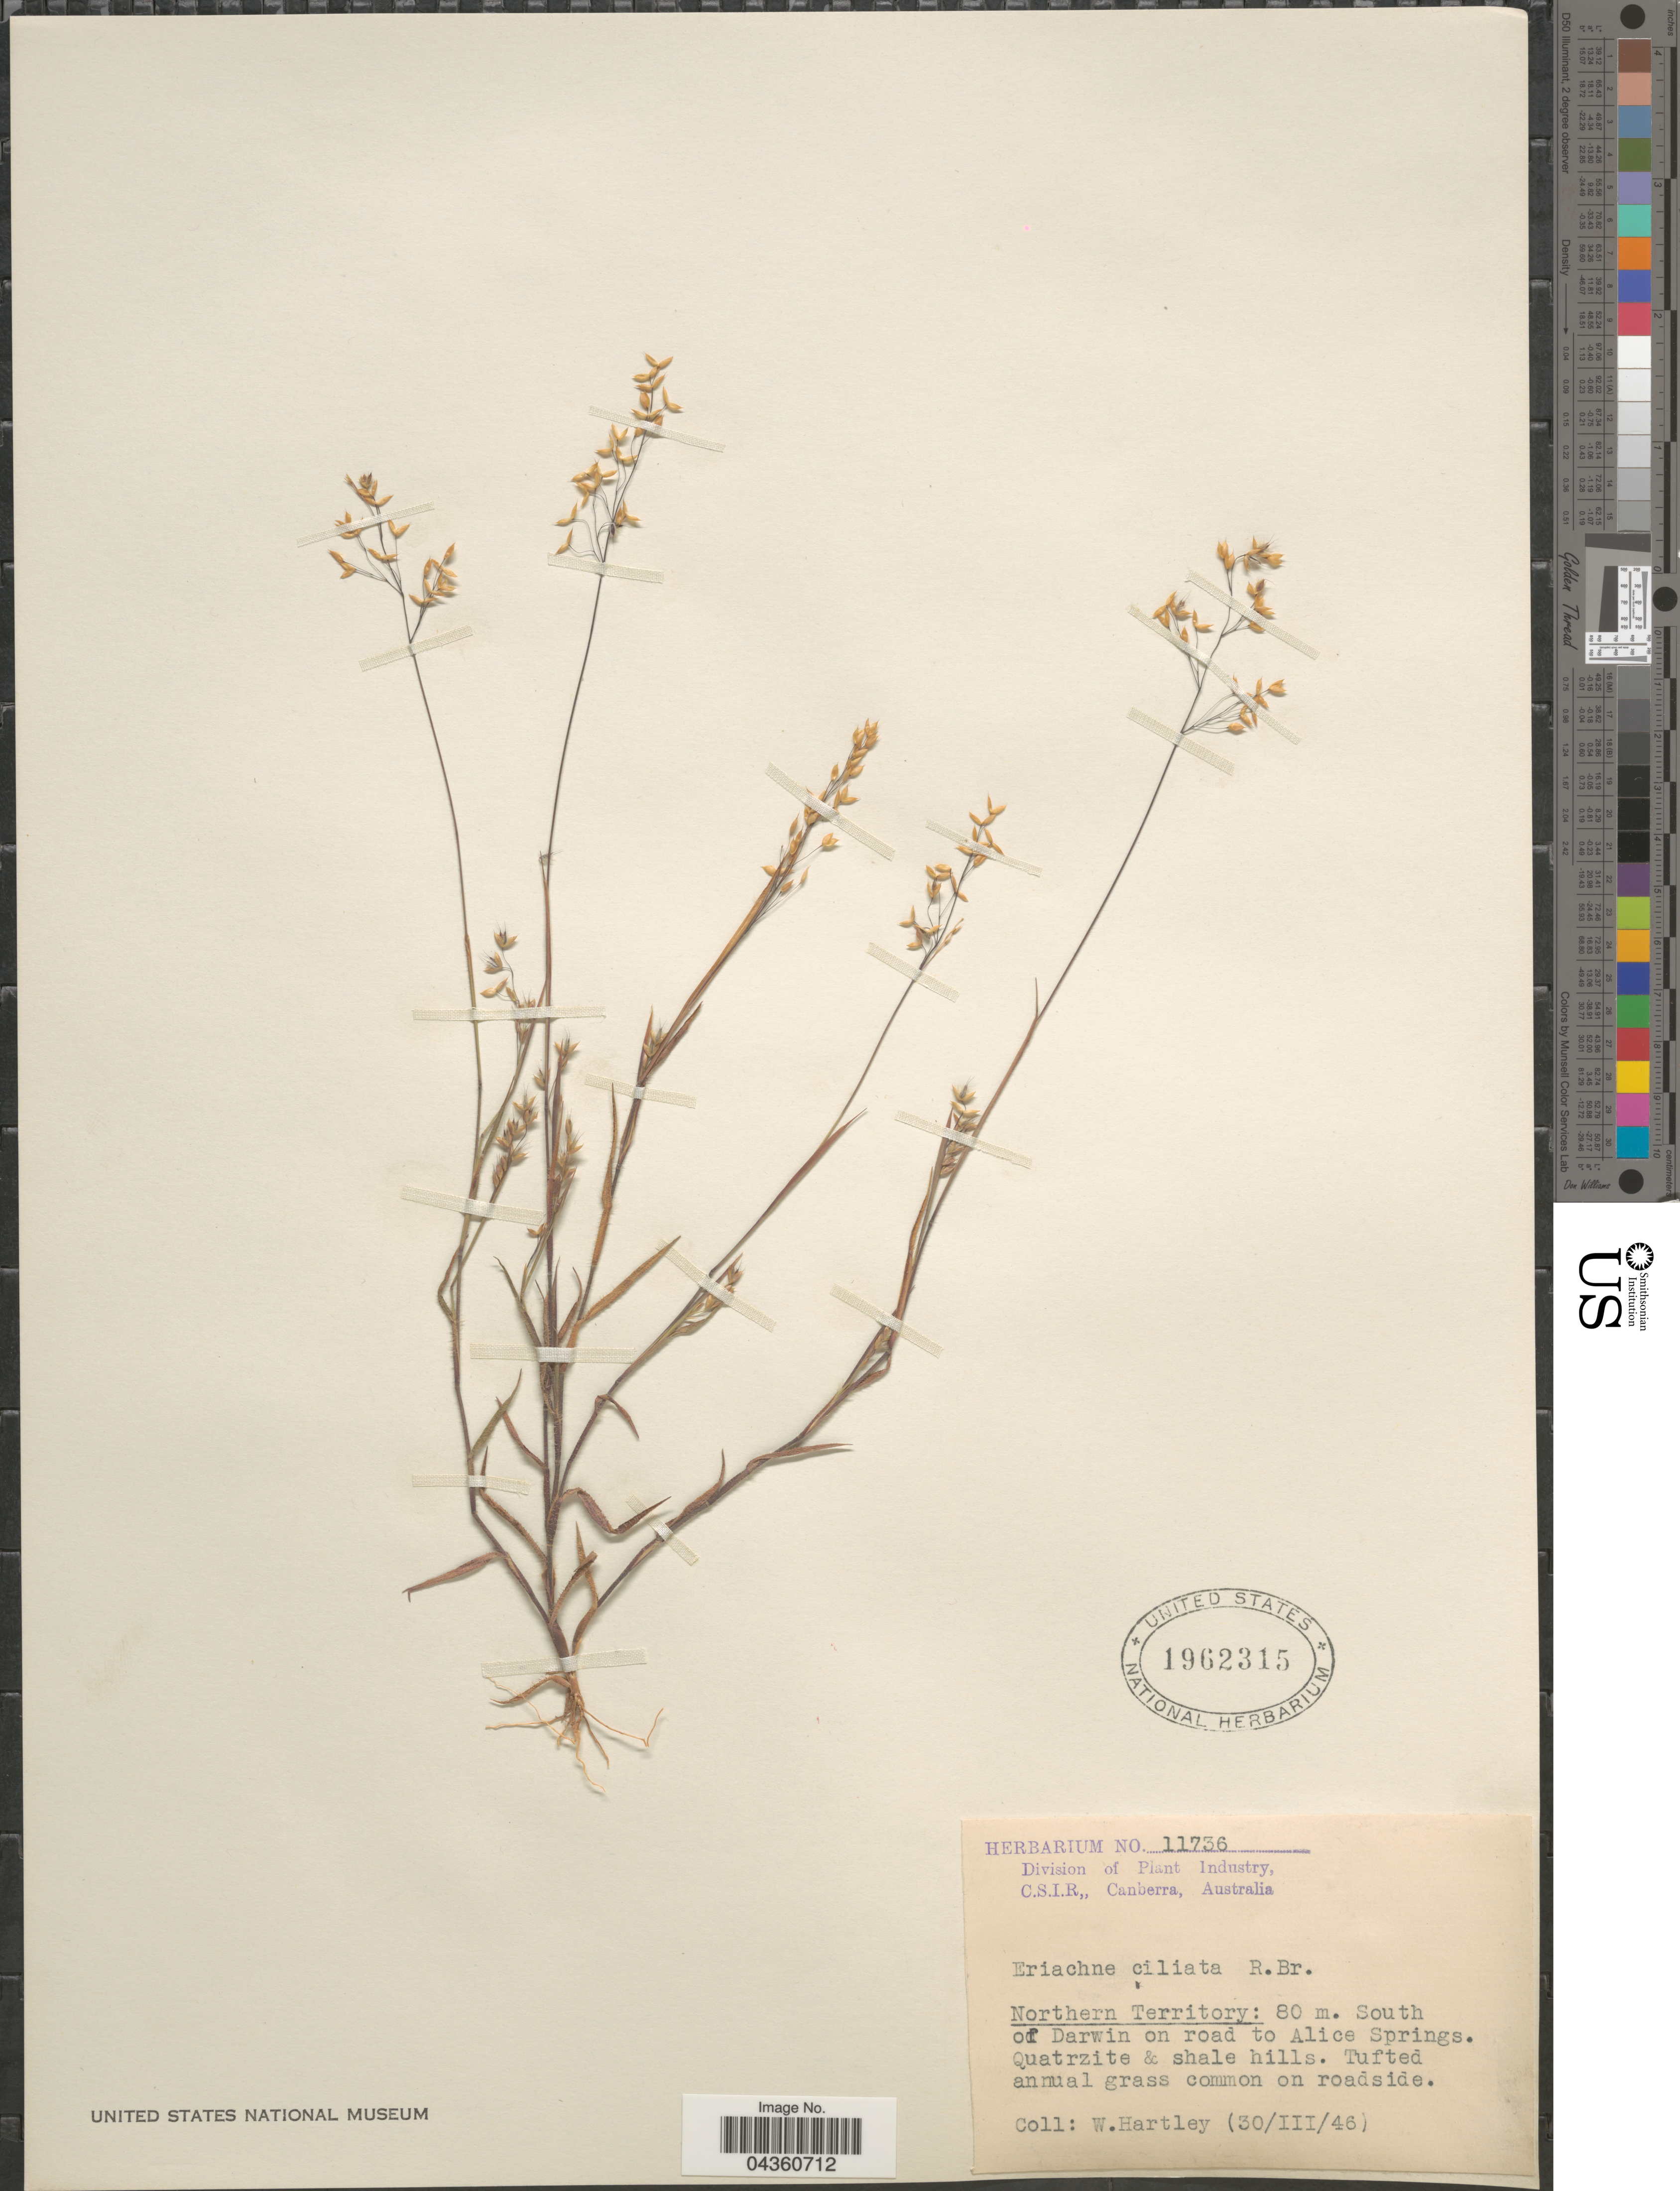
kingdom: Plantae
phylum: Tracheophyta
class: Liliopsida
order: Poales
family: Poaceae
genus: Eriachne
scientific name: Eriachne ciliata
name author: R. Br.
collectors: W. Hartley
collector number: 11736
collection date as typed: Transcribed d/m/y: 30/3/46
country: Australia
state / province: Northern Territory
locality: South of Darwin on road to Alice Springs.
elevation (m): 80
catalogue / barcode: US 1962315